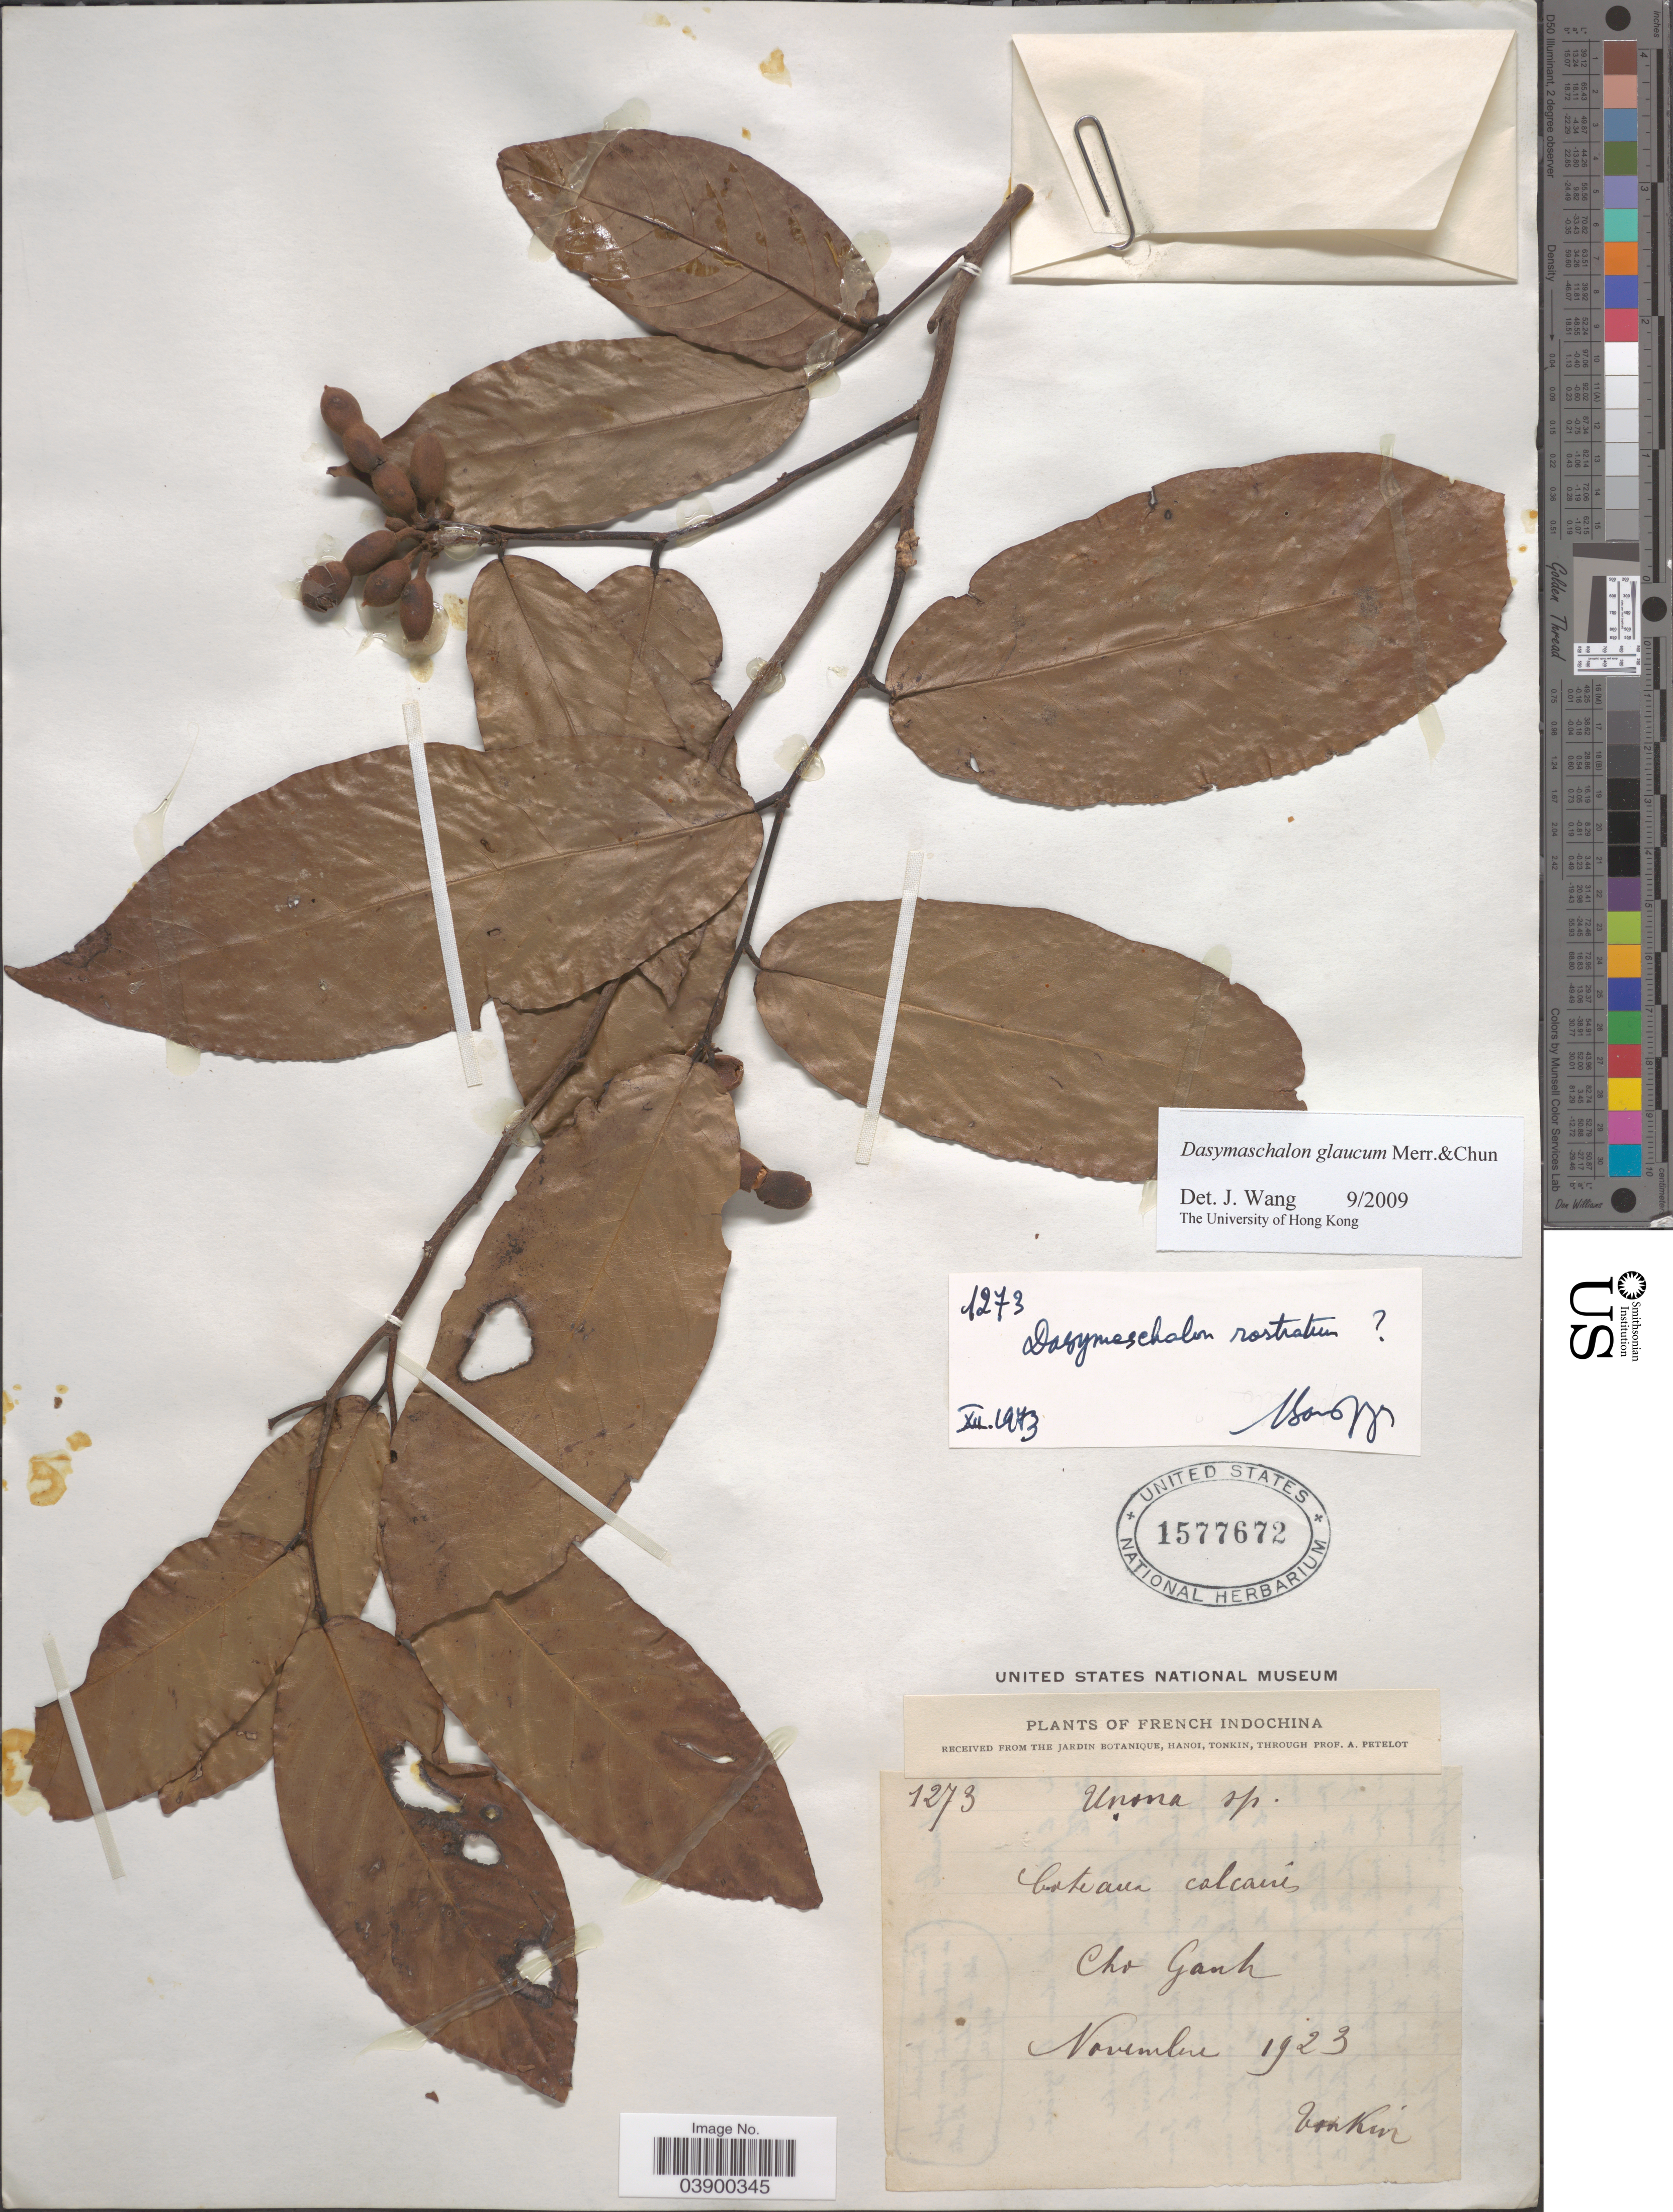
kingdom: Plantae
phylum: Tracheophyta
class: Magnoliopsida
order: Magnoliales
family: Annonaceae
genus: Dasymaschalon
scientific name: Dasymaschalon glaucum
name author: Merr. & Chun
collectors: P. A. Pételot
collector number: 1273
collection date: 1923-11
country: Vietnam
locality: French Indochina. Cho Ganh.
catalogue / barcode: US 1577672